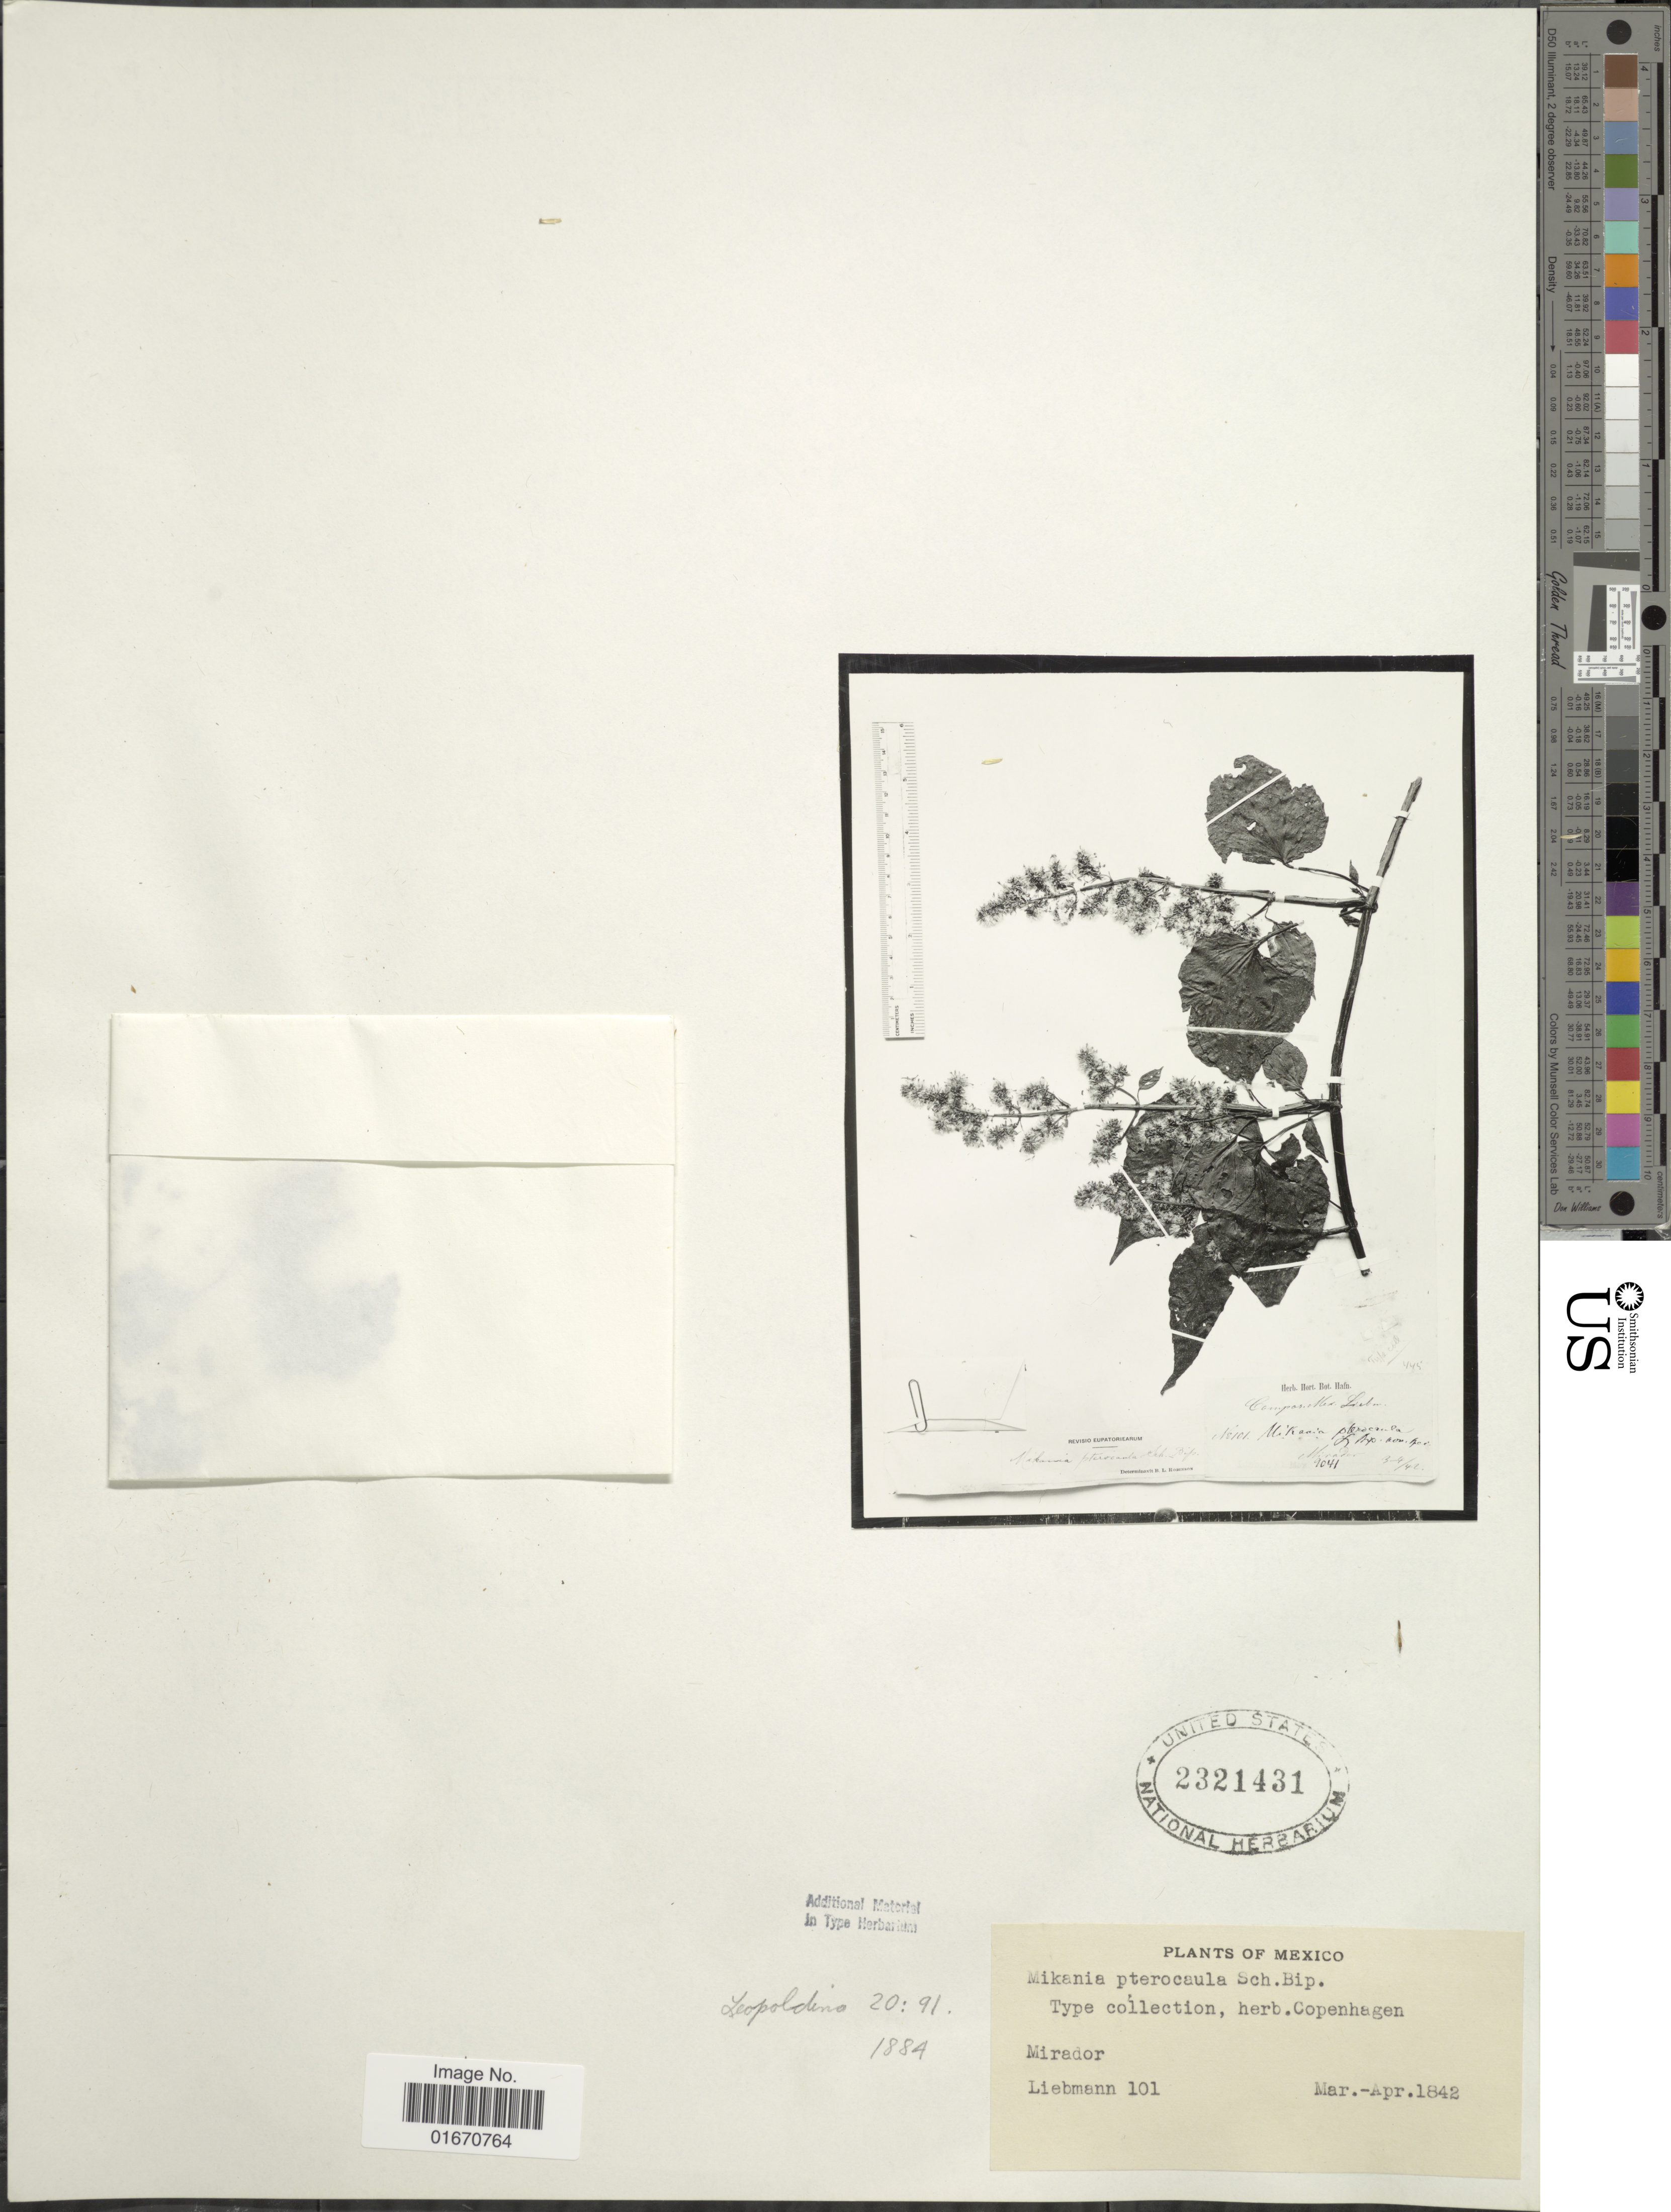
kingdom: Plantae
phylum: Tracheophyta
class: Magnoliopsida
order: Asterales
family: Asteraceae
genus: Mikania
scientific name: Mikania pterocaula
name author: Sch. Bip. ex Klatt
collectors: Liebmann, --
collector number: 101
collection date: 1842-03/1842-04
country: American Samoa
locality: Mirador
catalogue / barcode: US 2321431